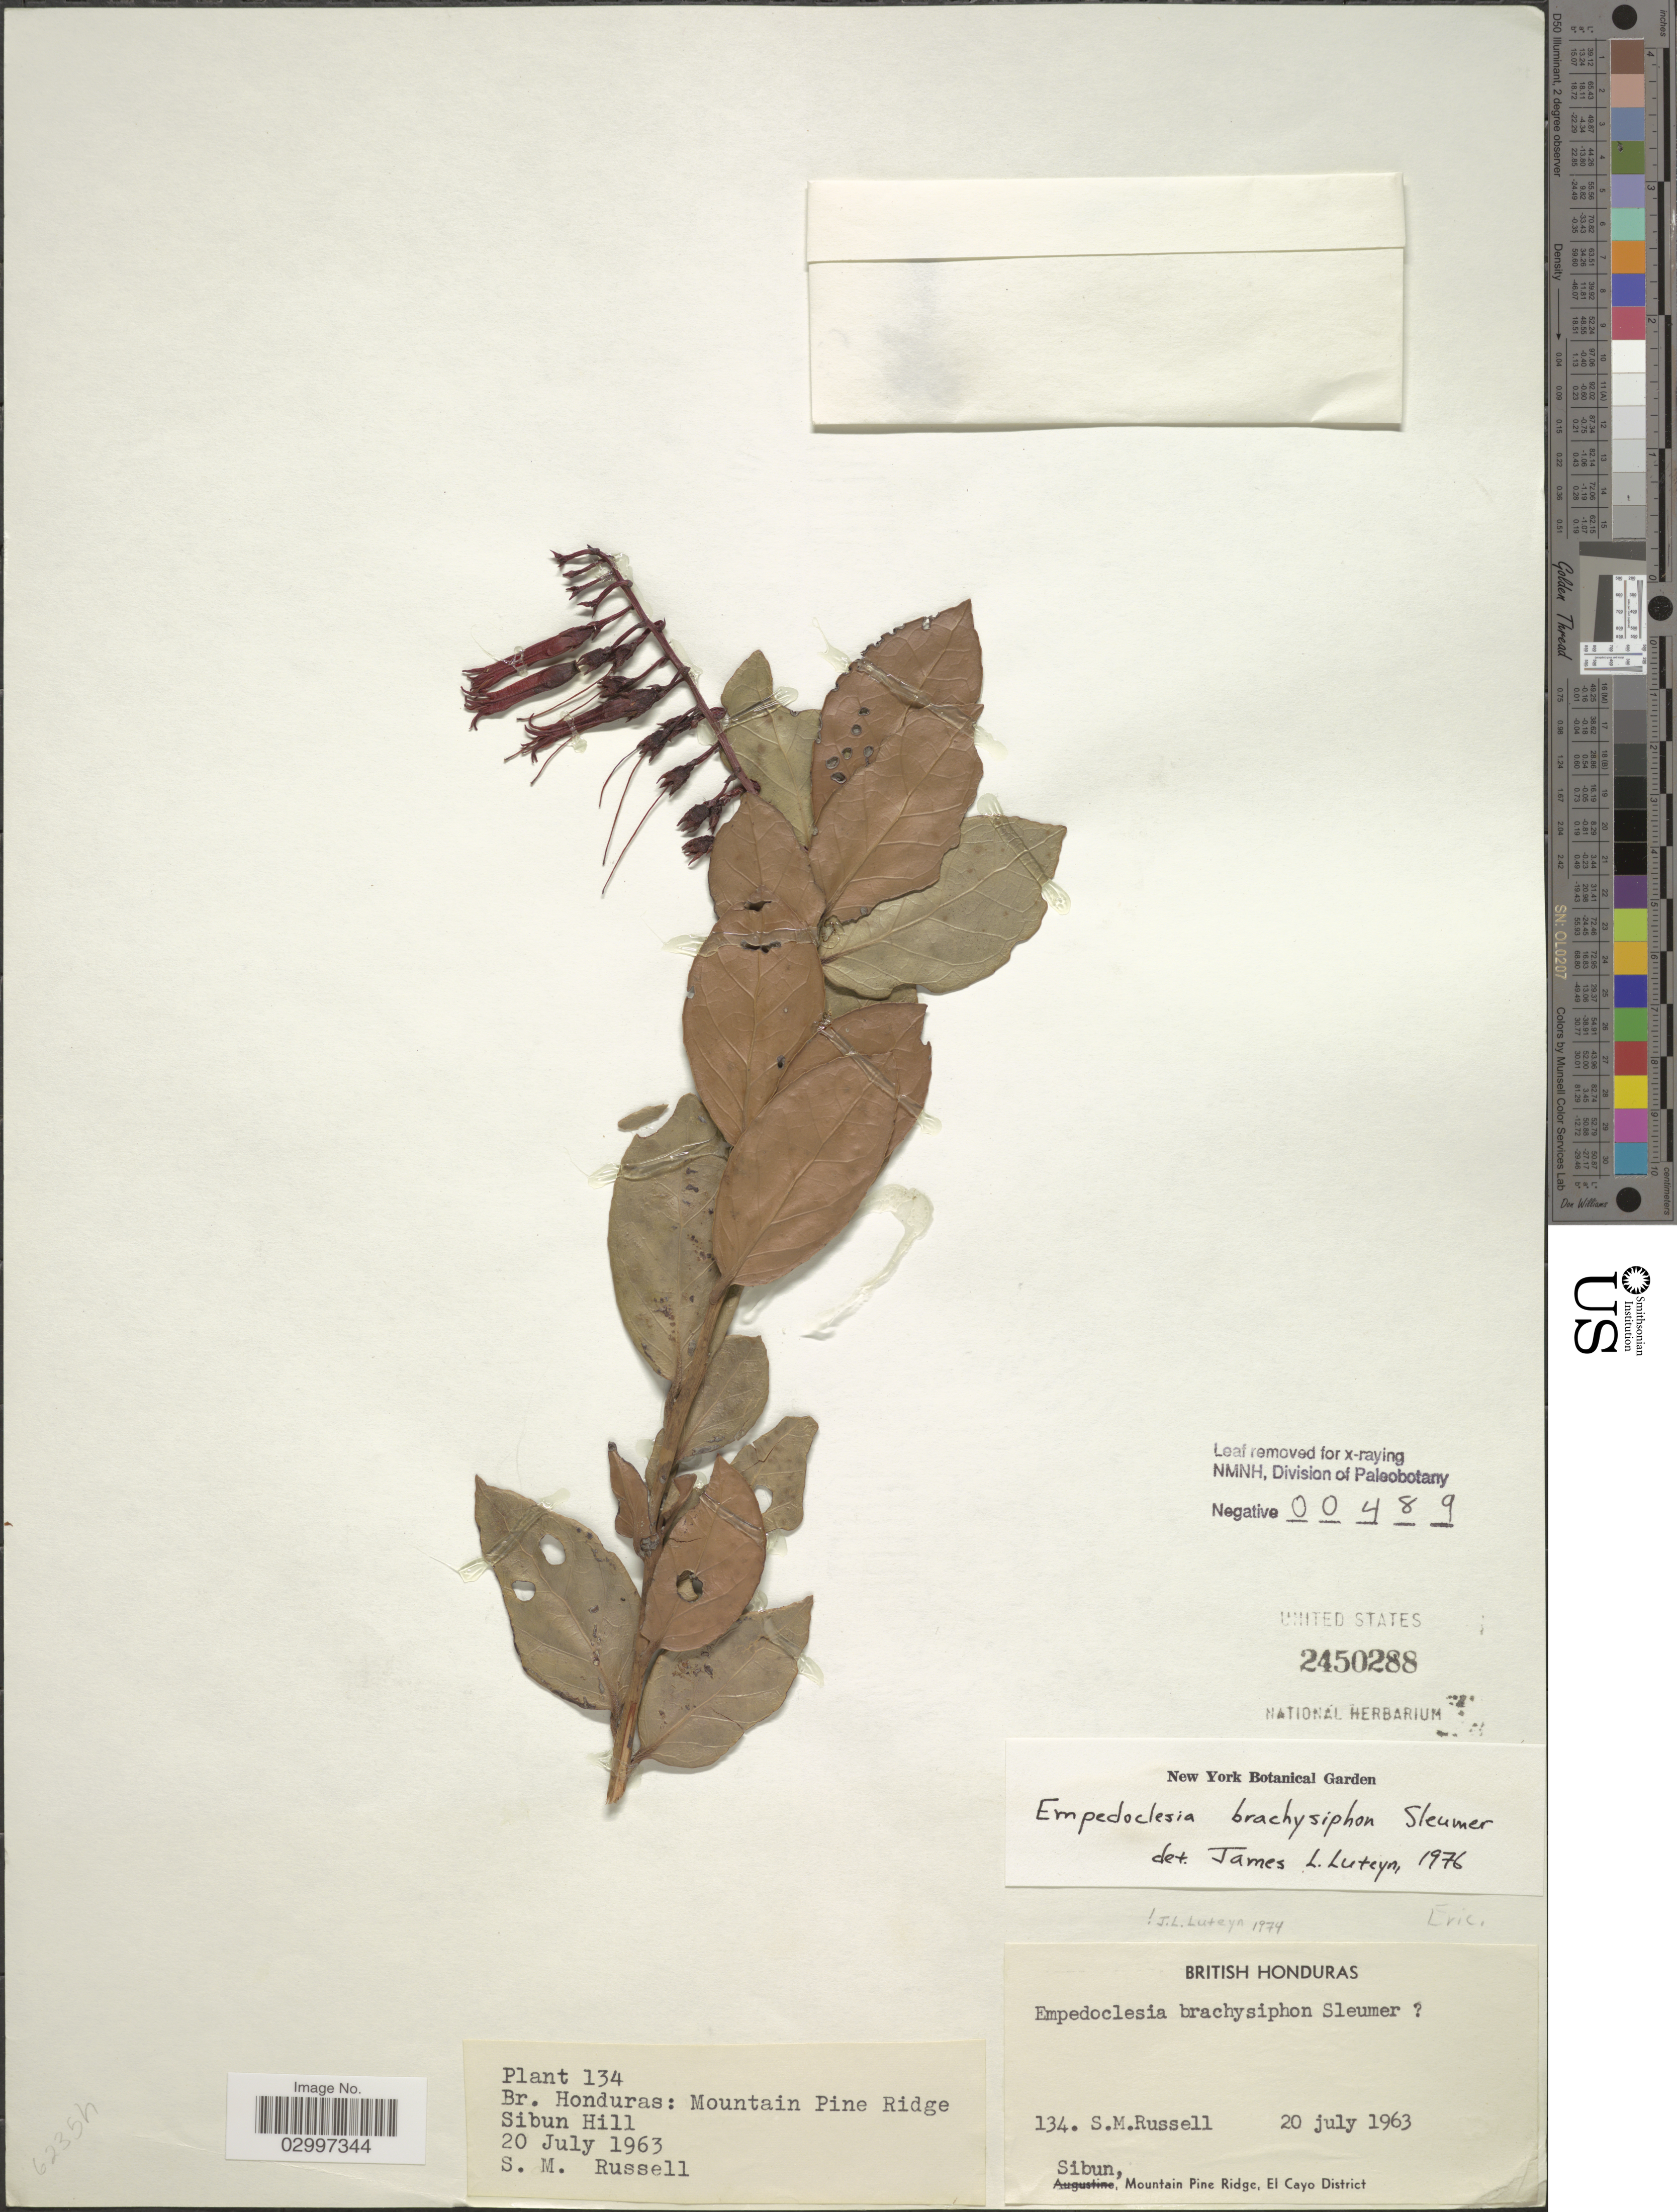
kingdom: Plantae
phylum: Tracheophyta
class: Magnoliopsida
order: Ericales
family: Ericaceae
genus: Empedoclesia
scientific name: Empedoclesia brachysiphon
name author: Sleumer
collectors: S. Russell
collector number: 134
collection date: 1963-07-20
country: Belize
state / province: Cayo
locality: British Honduras, Mountain Pine Ridge, Sibun Hill, Sibun, Mountain Pine Ridge, El Cayo District.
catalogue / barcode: US 2450288